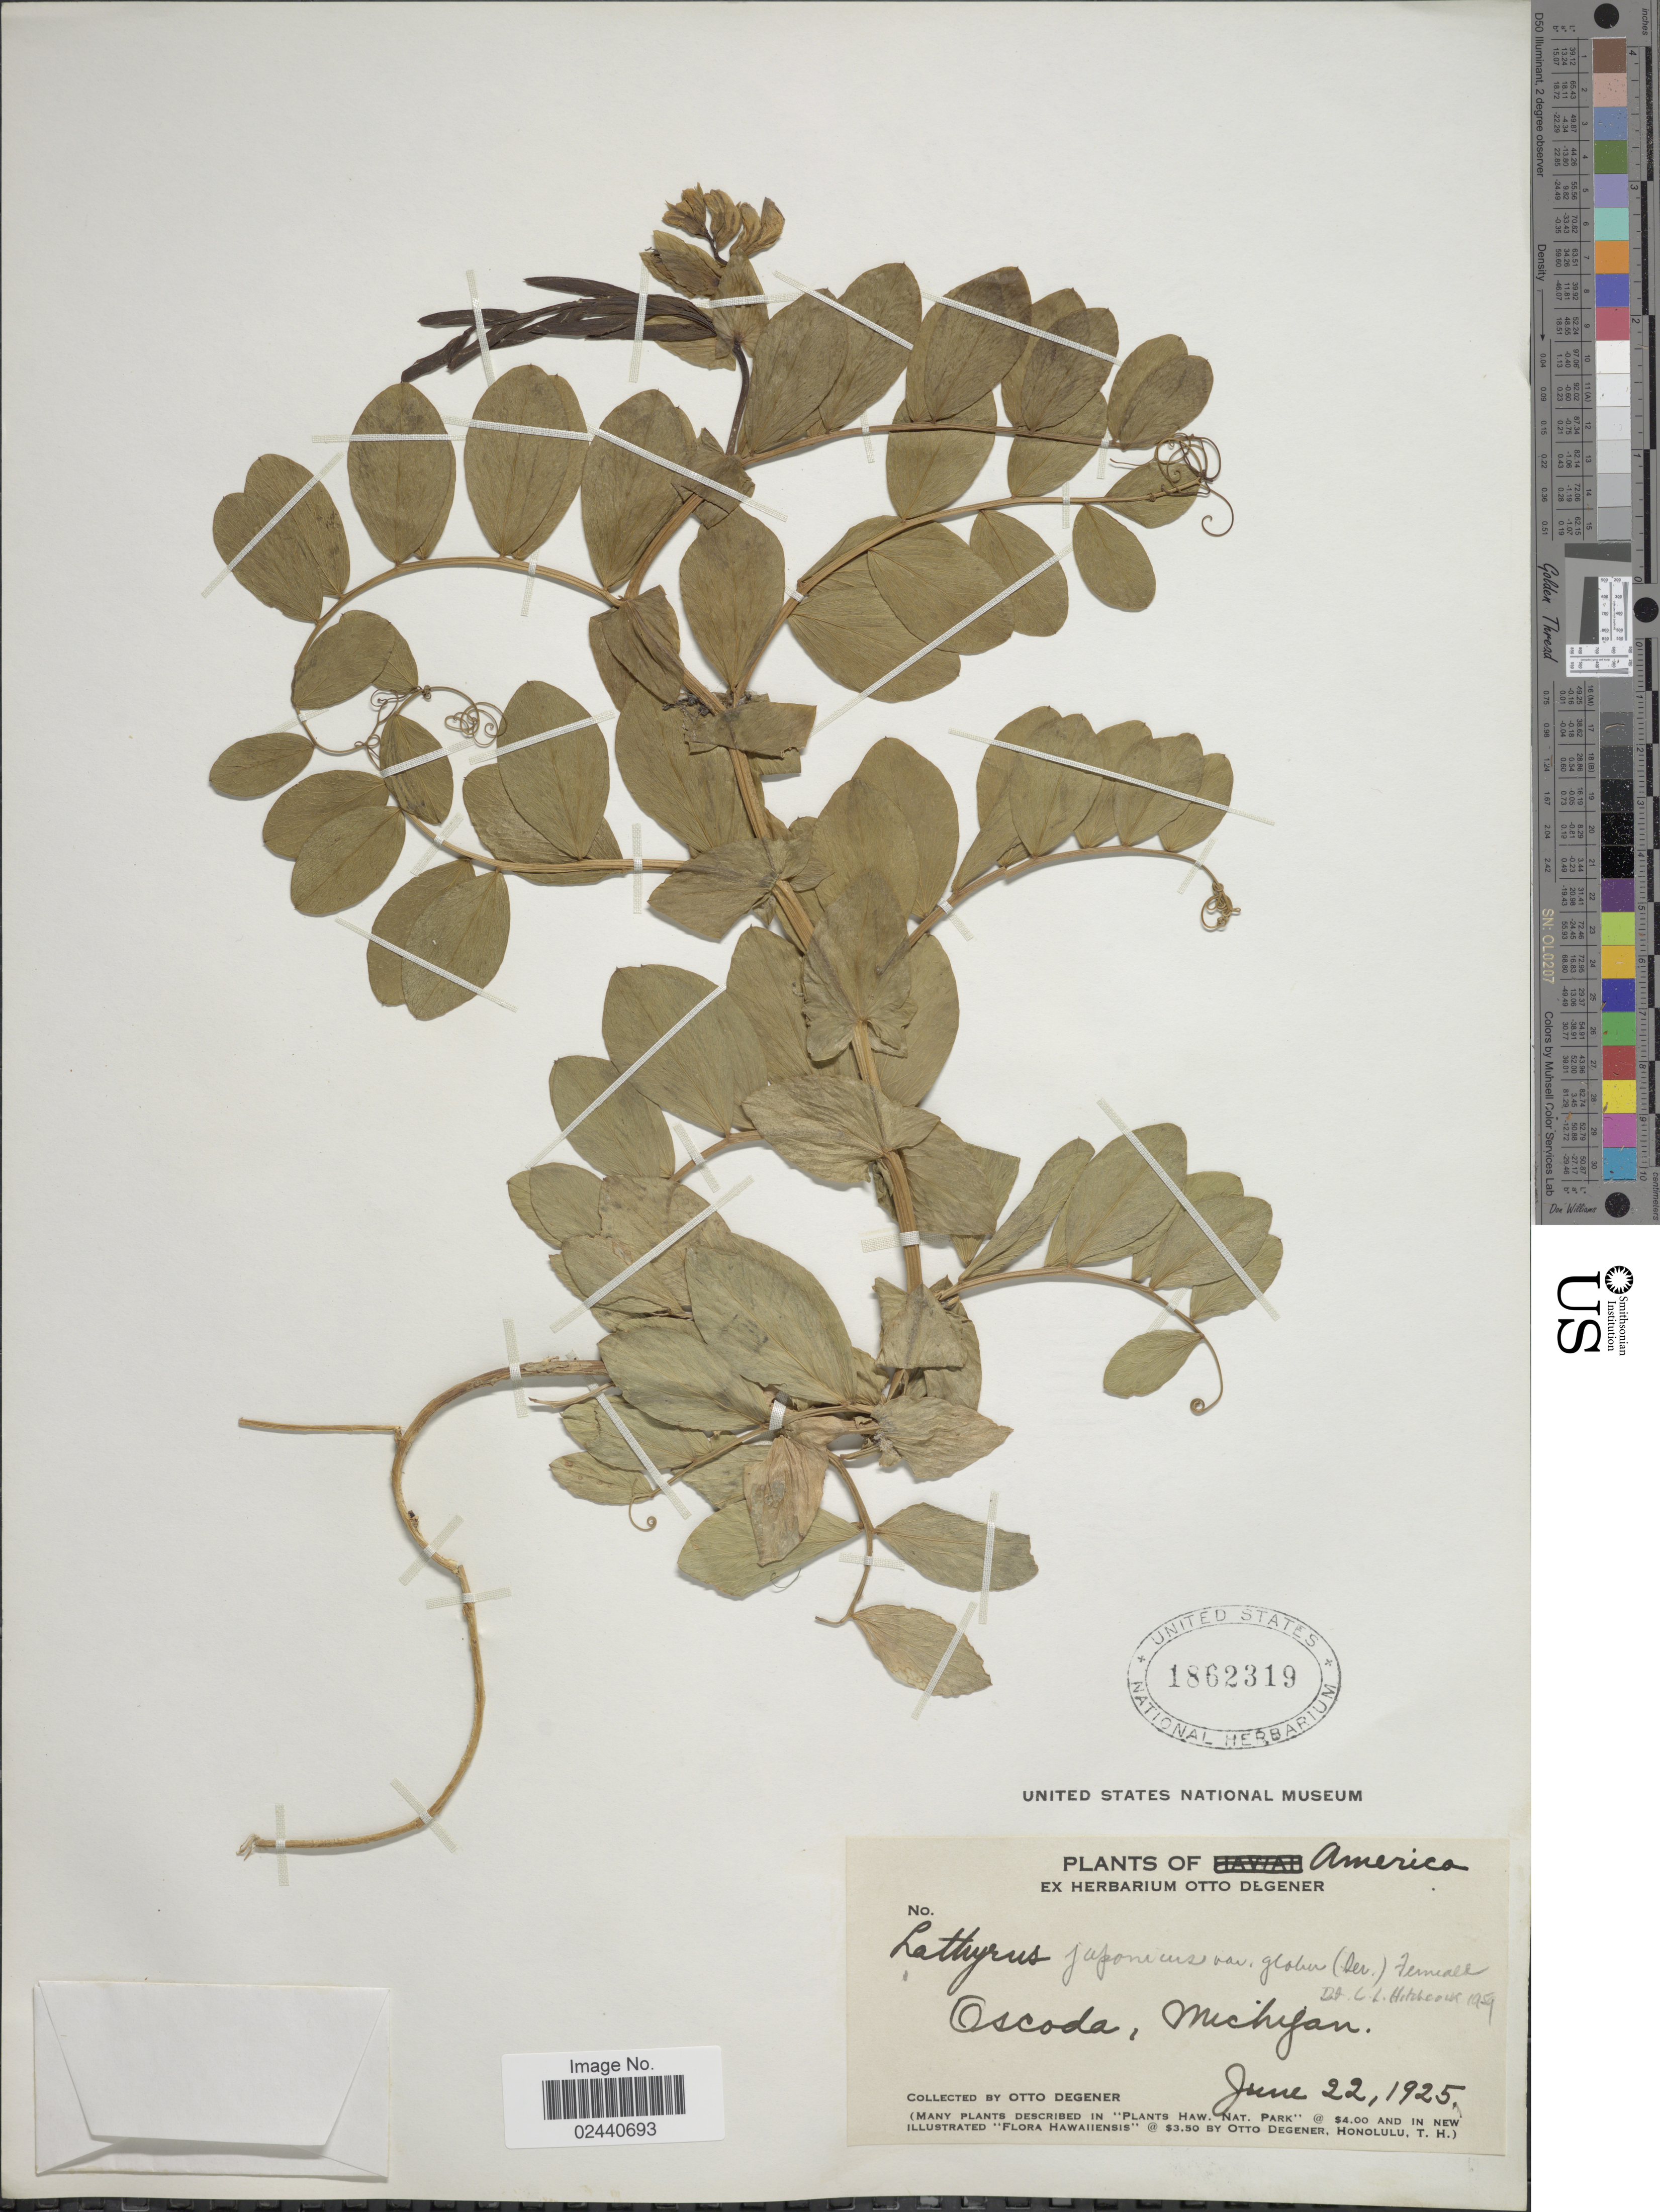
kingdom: Plantae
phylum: Tracheophyta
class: Magnoliopsida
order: Fabales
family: Fabaceae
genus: Lathyrus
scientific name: Lathyrus japonicus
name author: Willd.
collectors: O. Degener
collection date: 1925-06-22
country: United States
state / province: Michigan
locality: America, Oscoda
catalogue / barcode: US 1862319